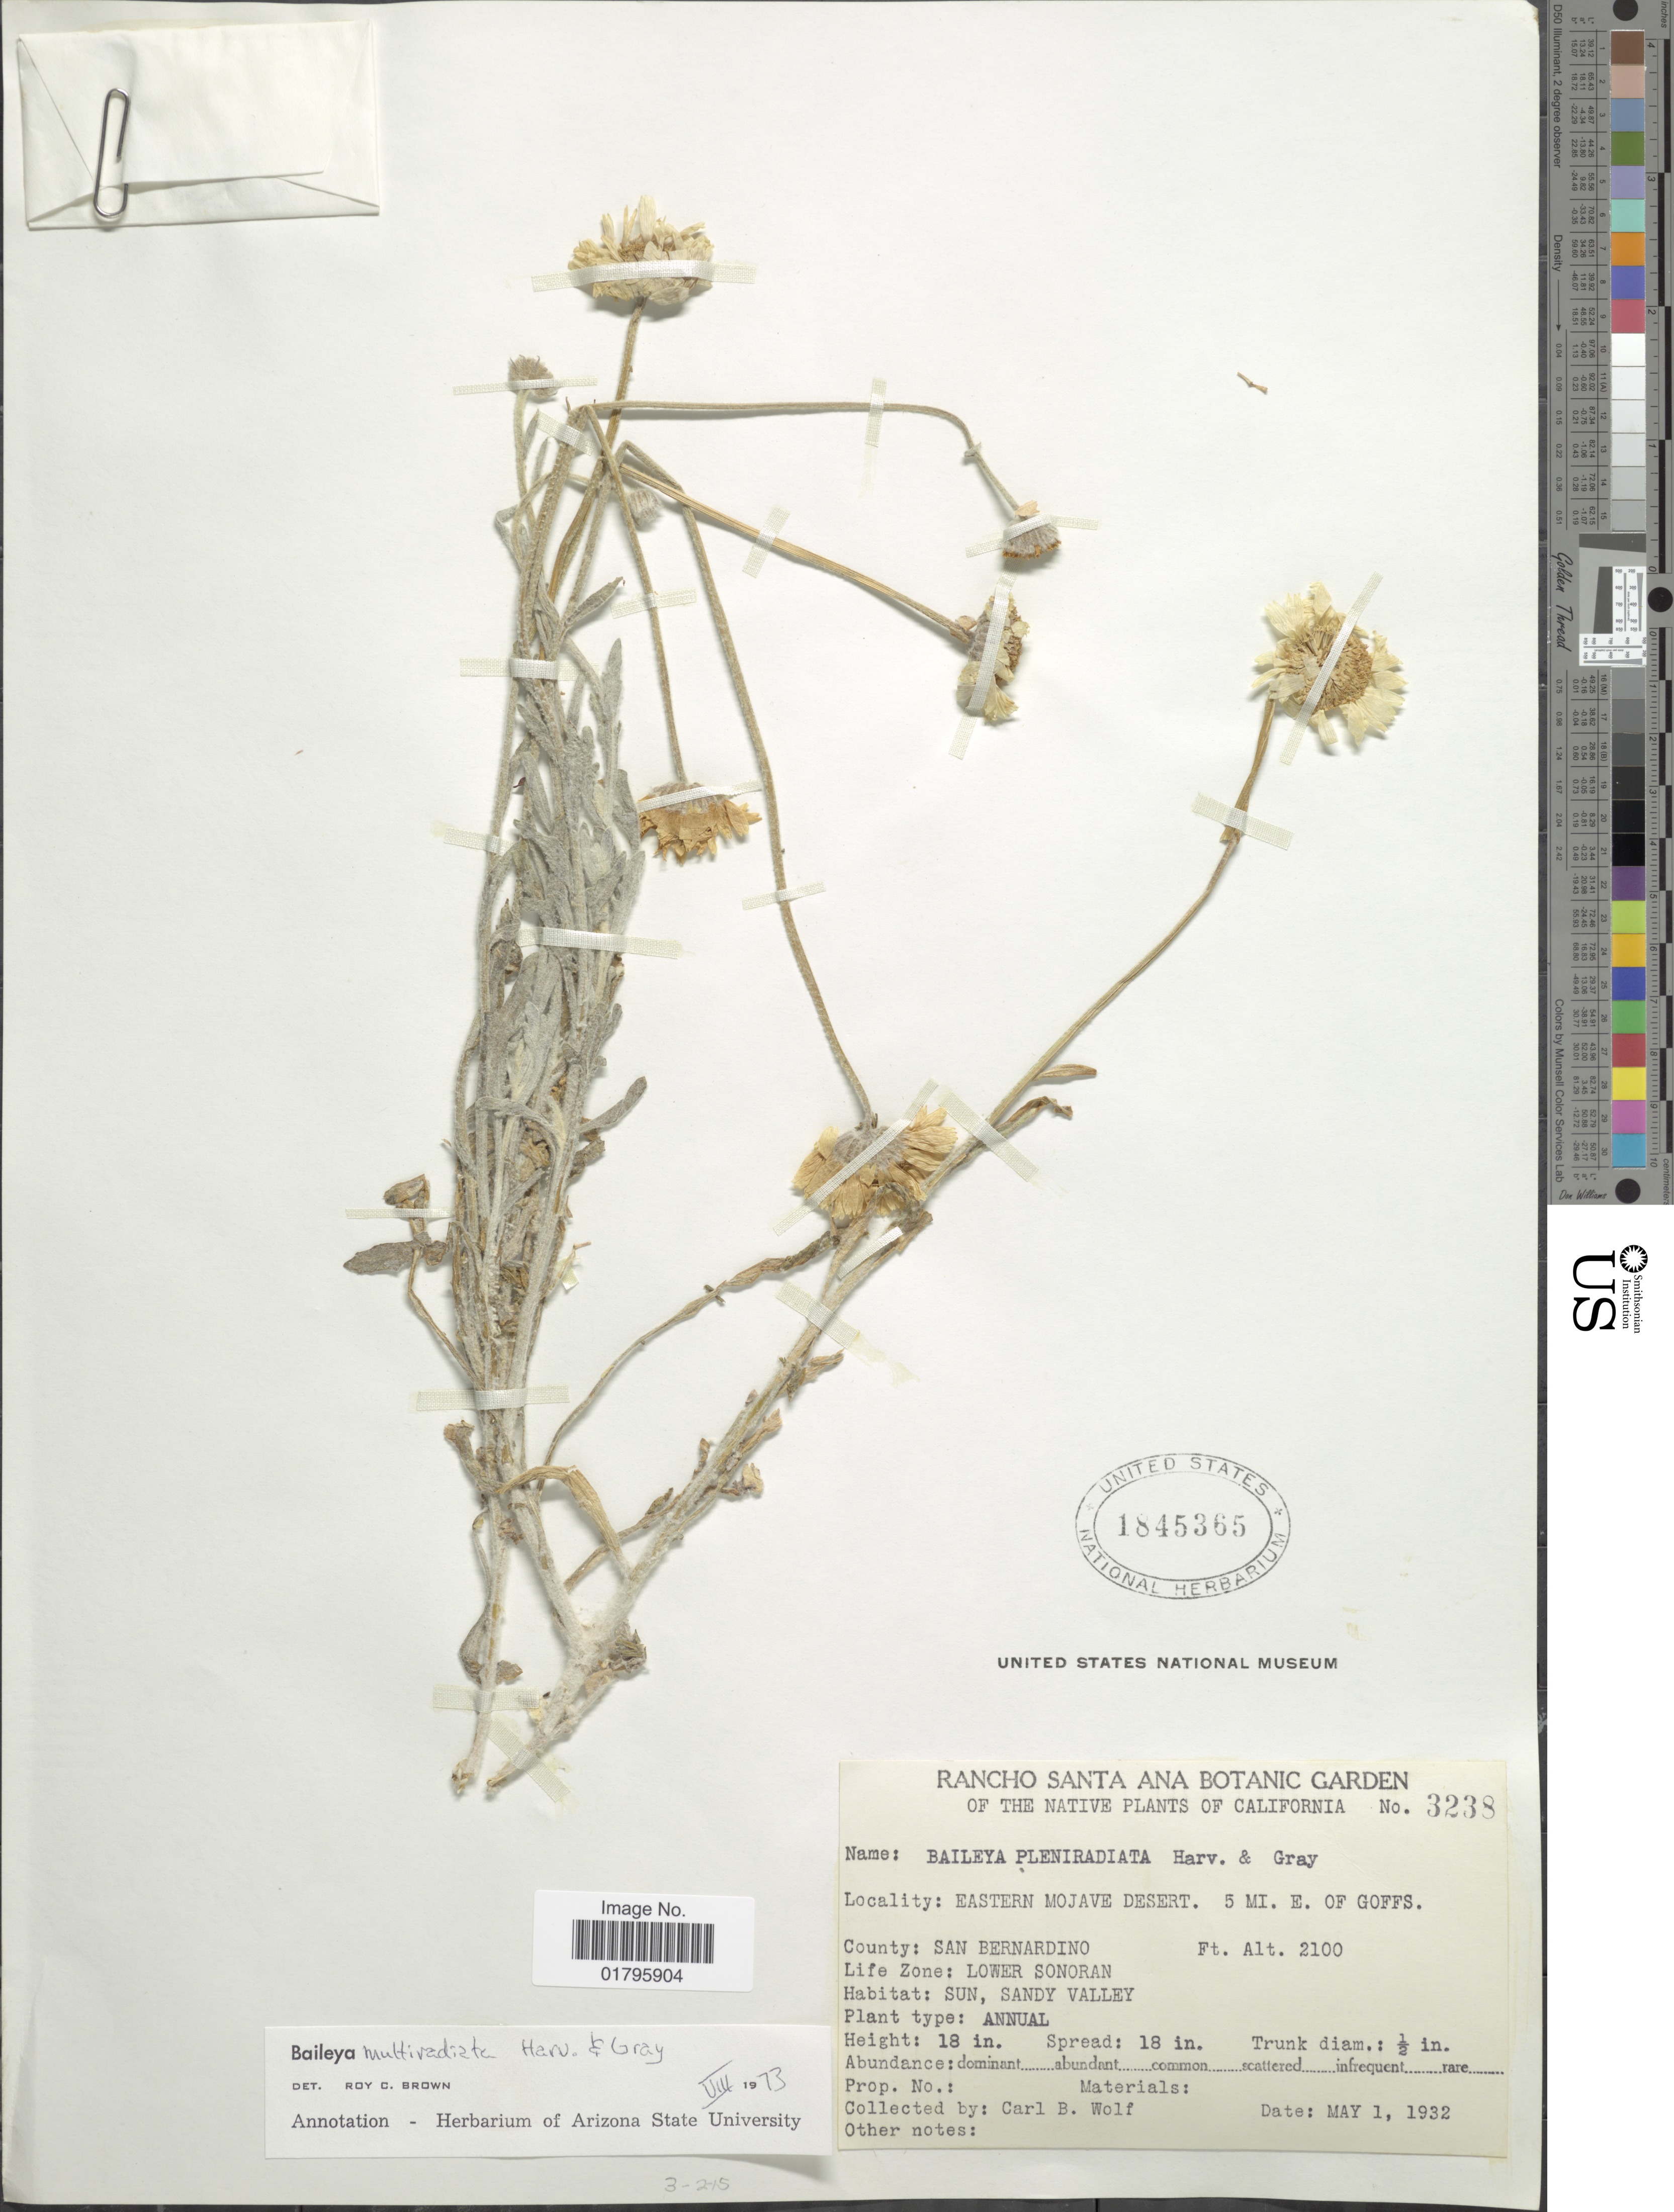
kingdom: Plantae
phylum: Tracheophyta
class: Magnoliopsida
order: Asterales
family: Asteraceae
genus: Baileya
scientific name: Baileya multiradiata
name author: Harv. & A. Gray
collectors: C. B. Wolf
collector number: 3238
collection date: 1932-05-01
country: United States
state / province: California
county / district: San Bernardino Co.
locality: Lower Sonoran, Eastern Mojave Desert, 5 mi. E of Goffs.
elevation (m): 640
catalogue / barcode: US 1845365